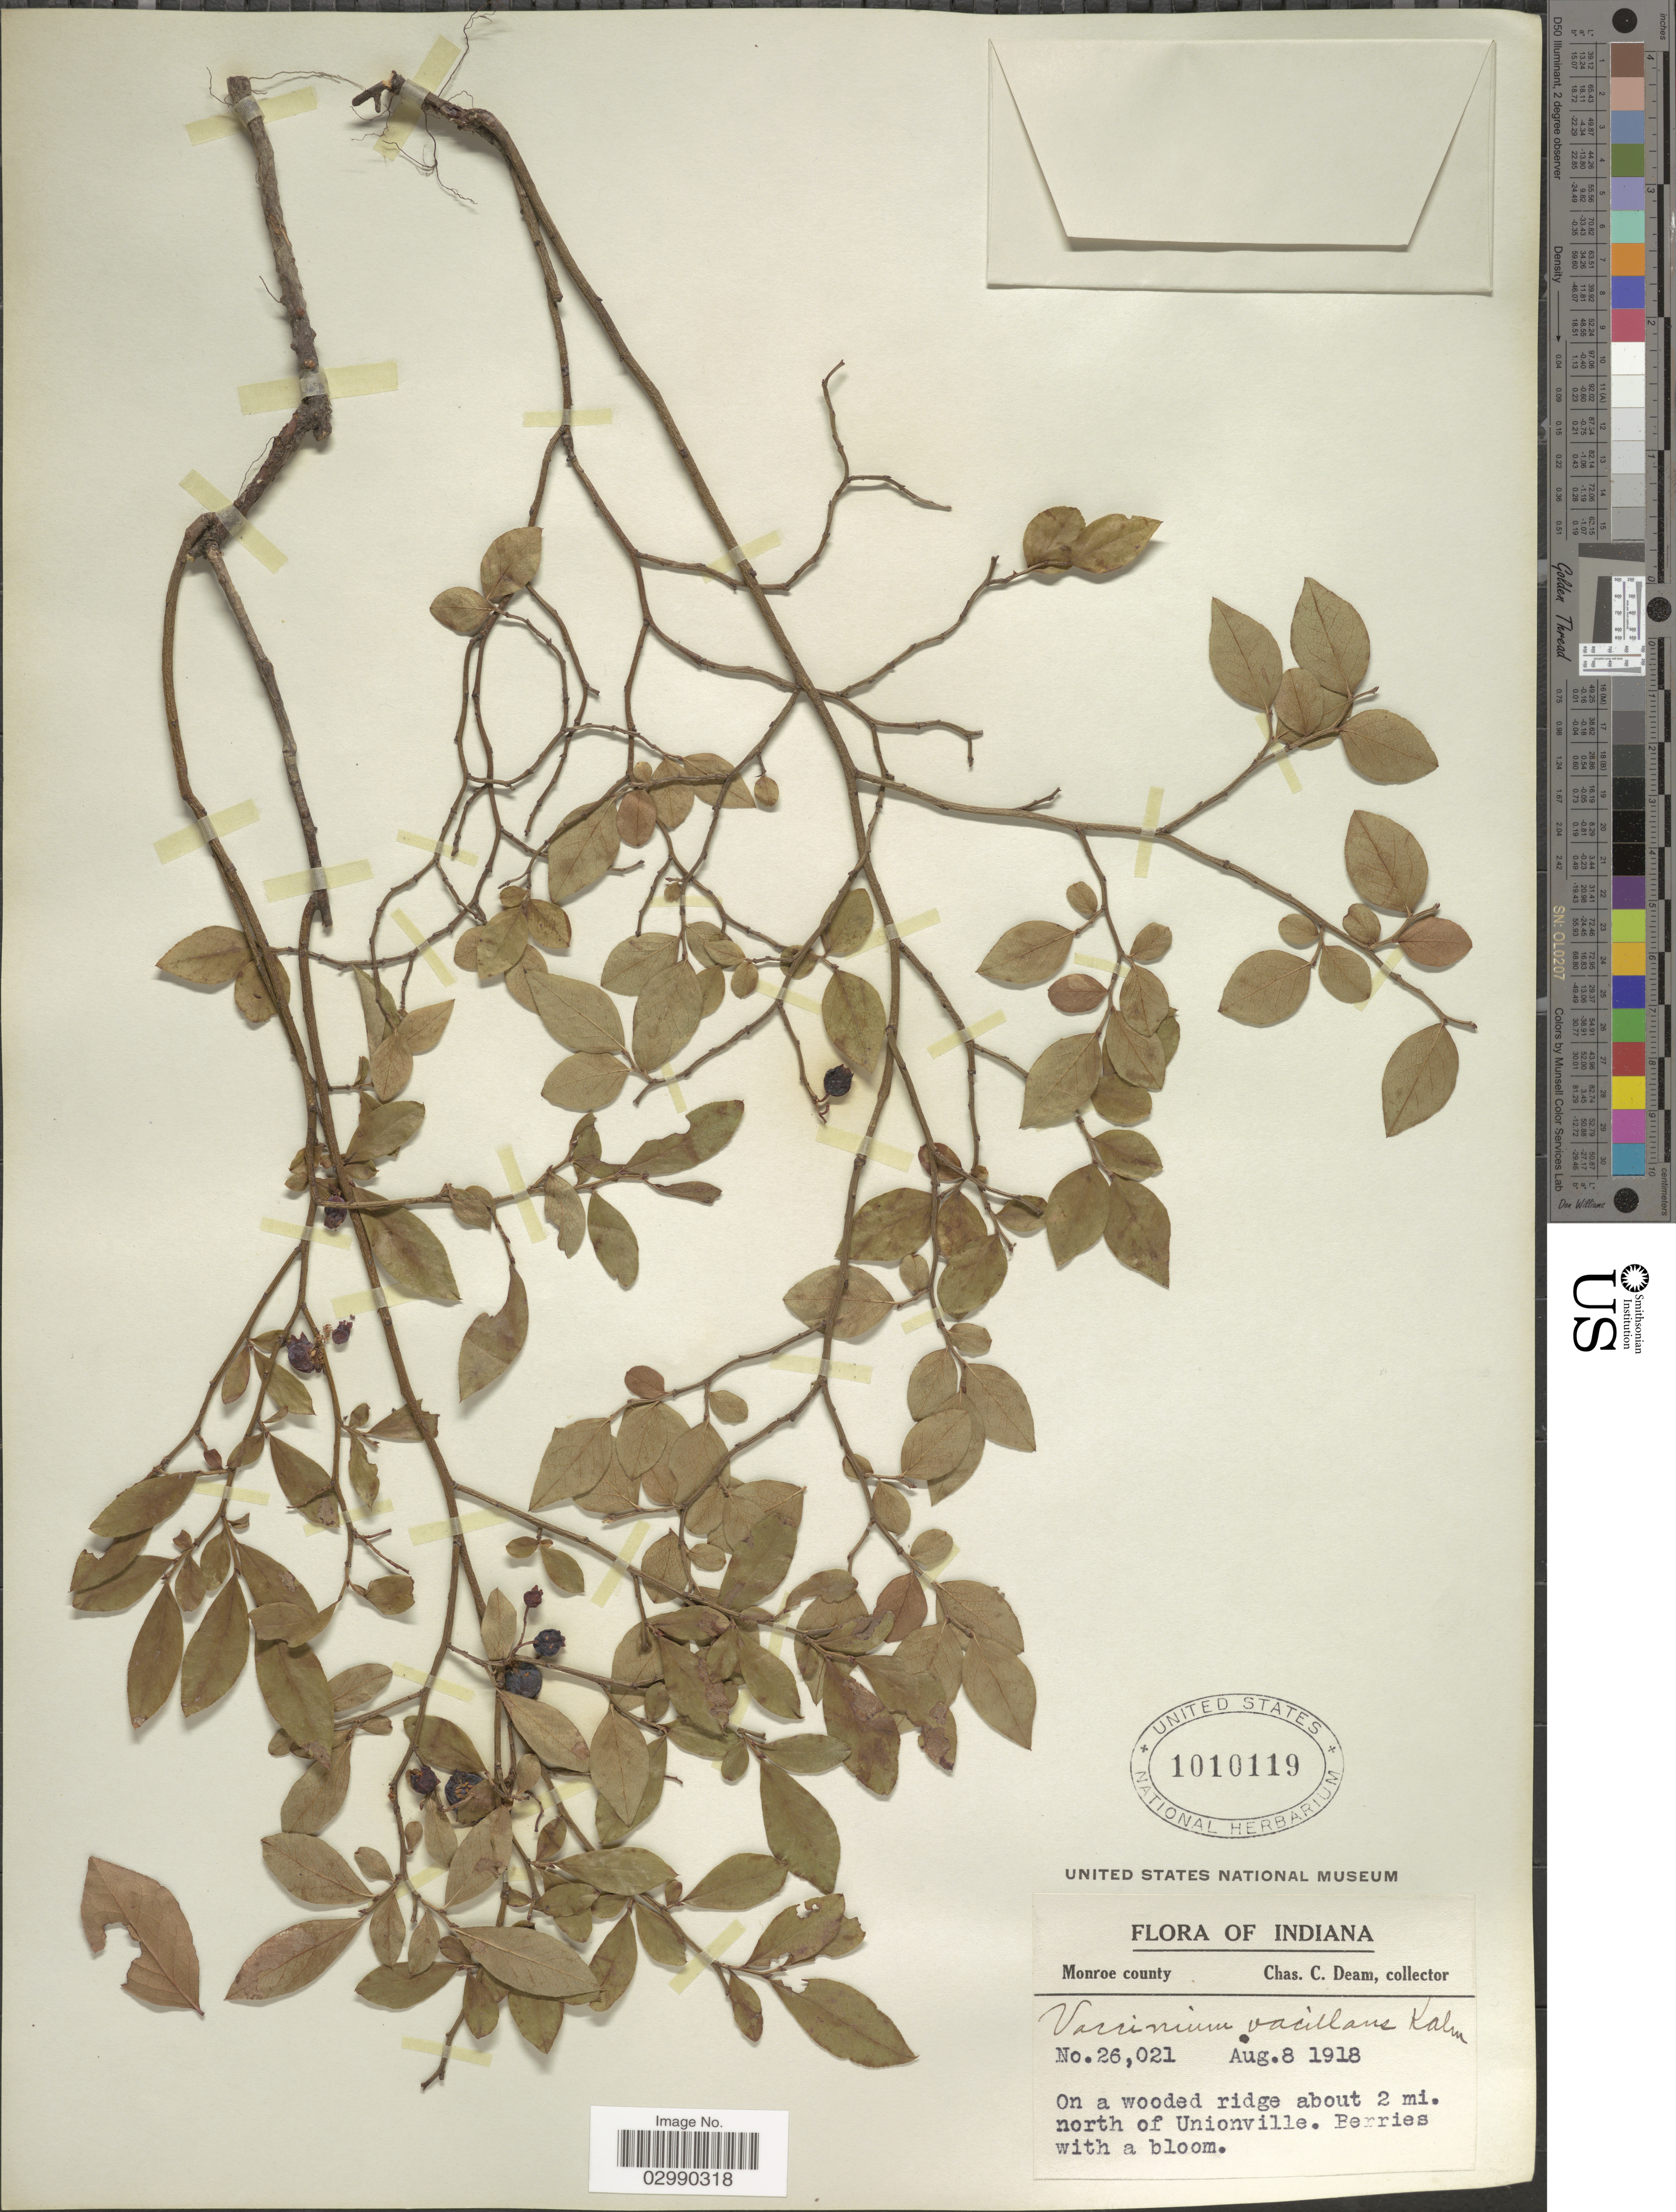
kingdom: Plantae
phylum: Tracheophyta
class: Magnoliopsida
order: Ericales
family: Ericaceae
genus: Vaccinium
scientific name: Vaccinium vacillans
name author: Kalm ex Torr.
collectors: C. Deam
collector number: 26021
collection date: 1918-08-08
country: United States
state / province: Indiana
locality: Monroe county, On a wooded ridge about 2 mi. north of Unionville.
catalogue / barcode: US 1010119